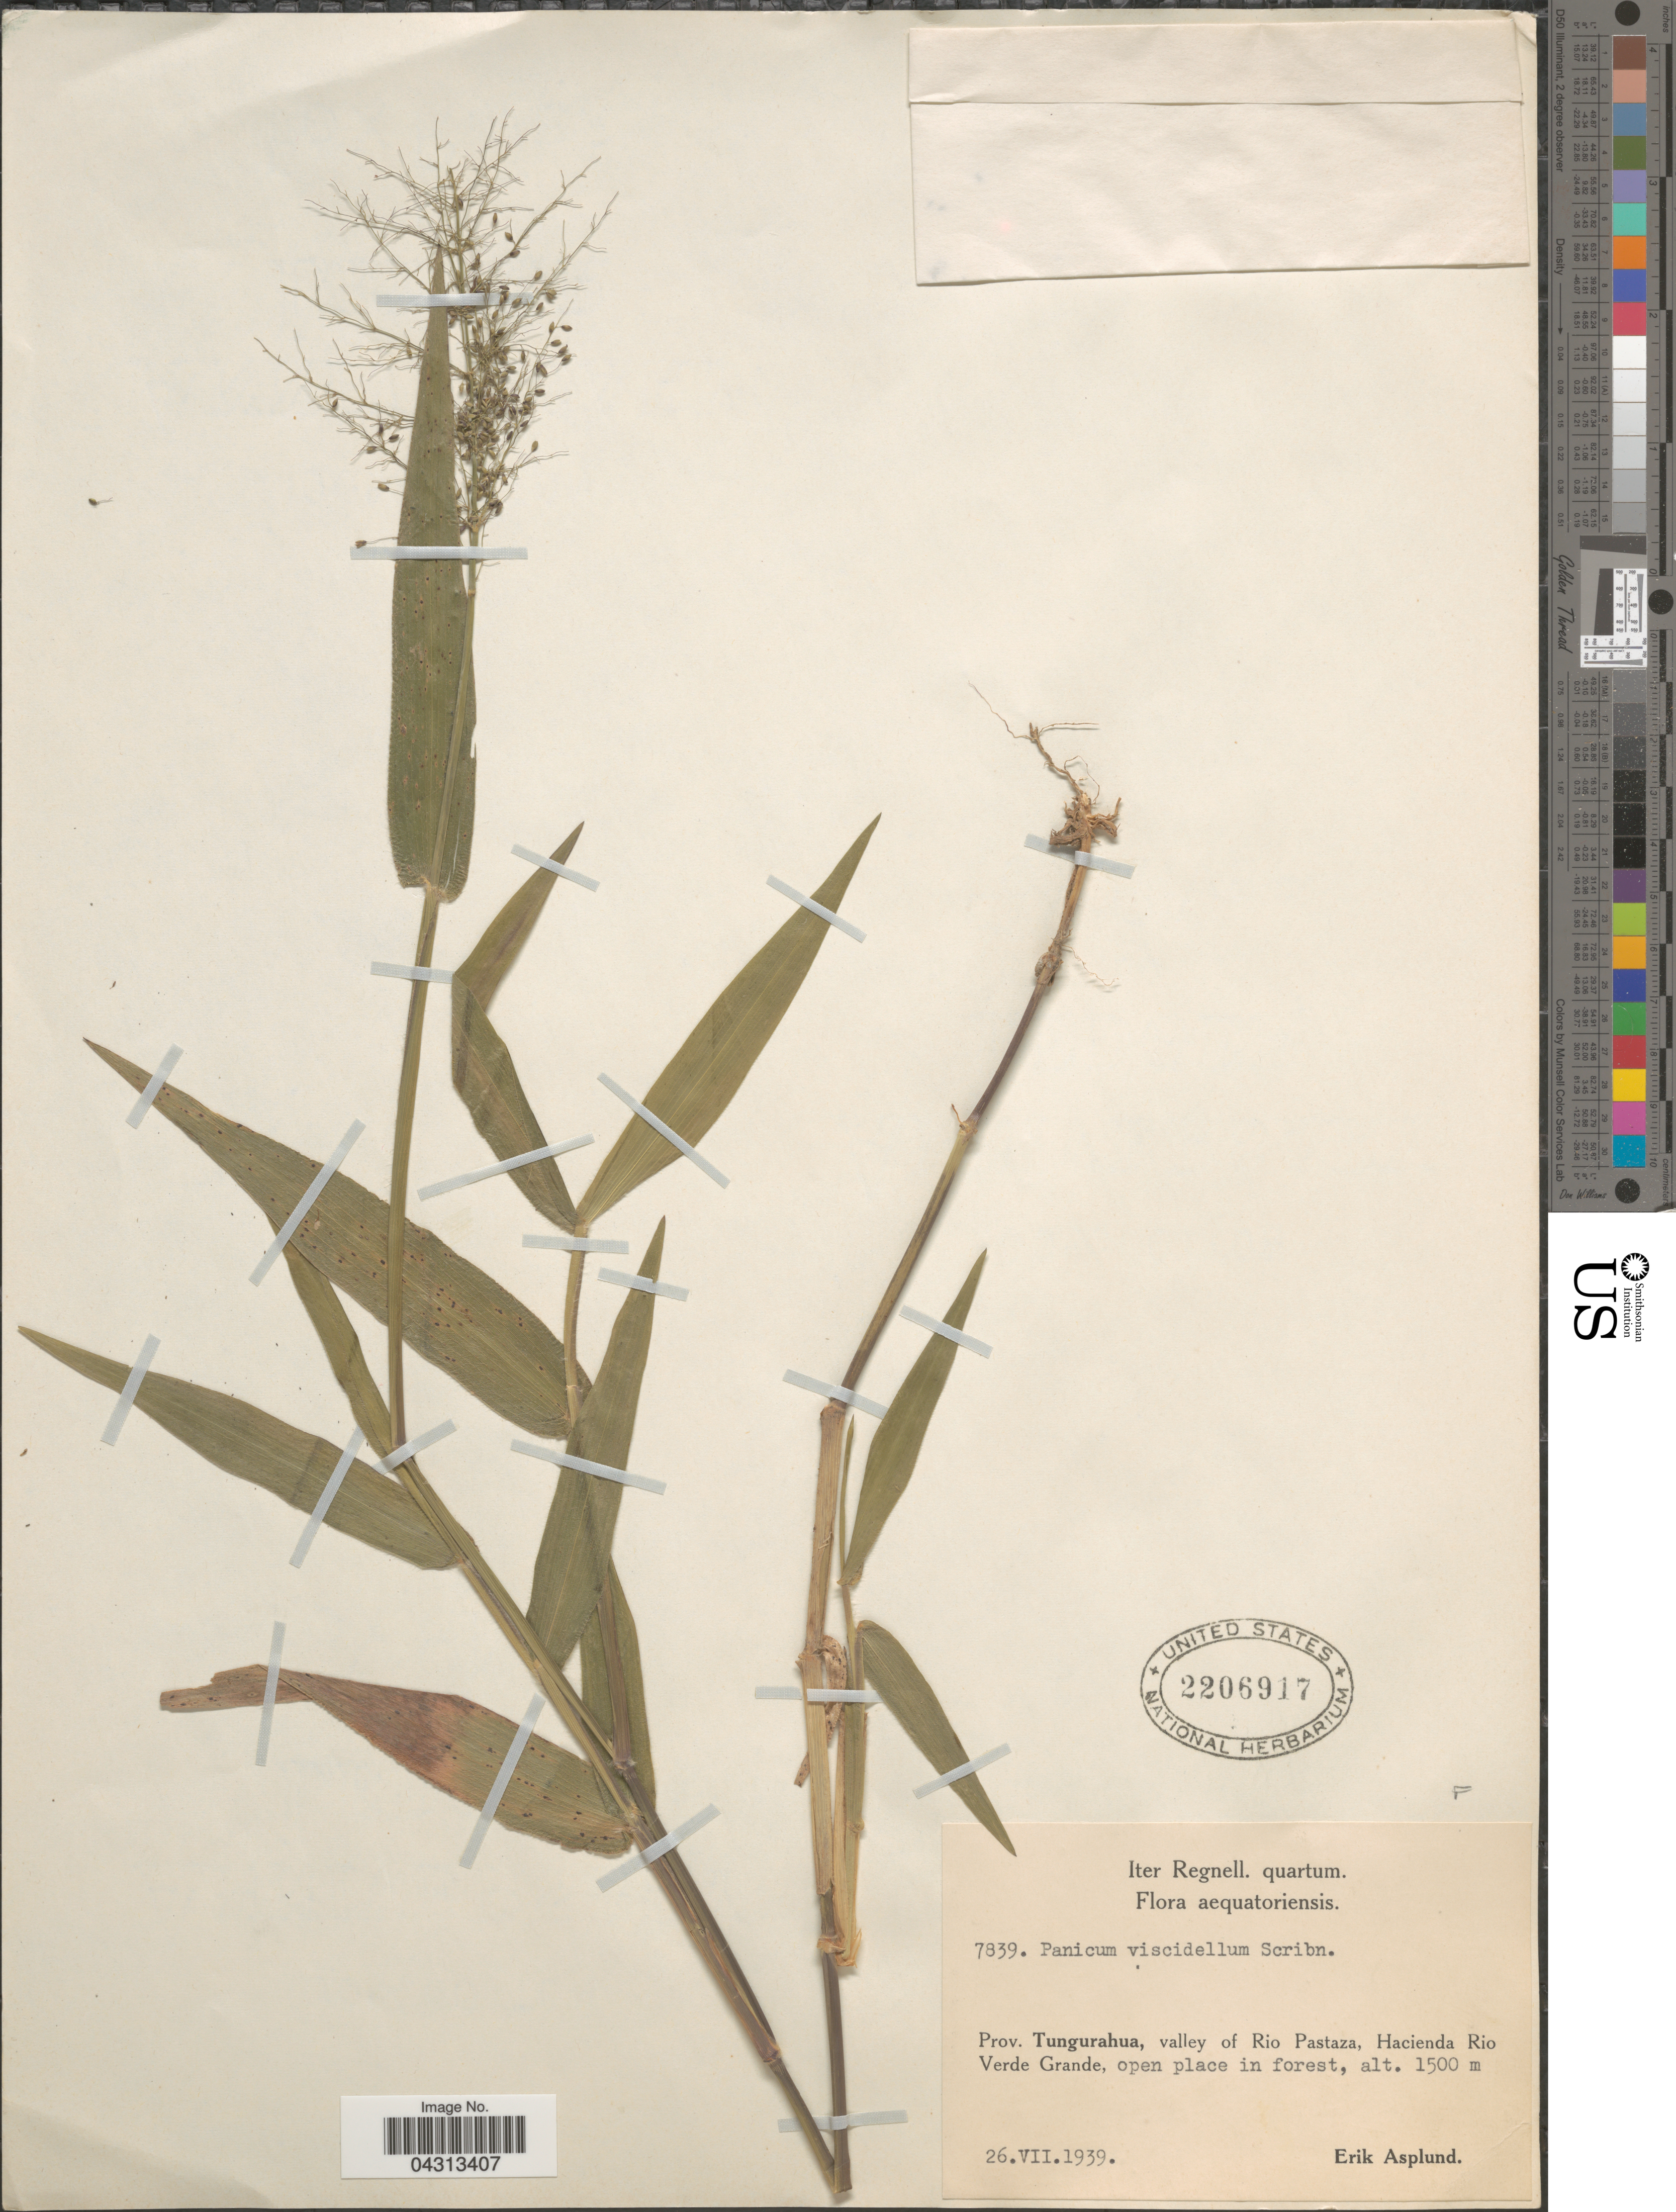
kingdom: Plantae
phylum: Tracheophyta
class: Liliopsida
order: Poales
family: Poaceae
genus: Dichanthelium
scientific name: Dichanthelium viscidellum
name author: (Scribn.) Gould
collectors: E. Asplund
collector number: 7839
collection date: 1939-07-26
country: Ecuador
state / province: Tungurahua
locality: Iter Regnell. quartum. Valley of Rio Pastaza, Hacienda Rio Verde Grande, open place in forest.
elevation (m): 1500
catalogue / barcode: US 2206917